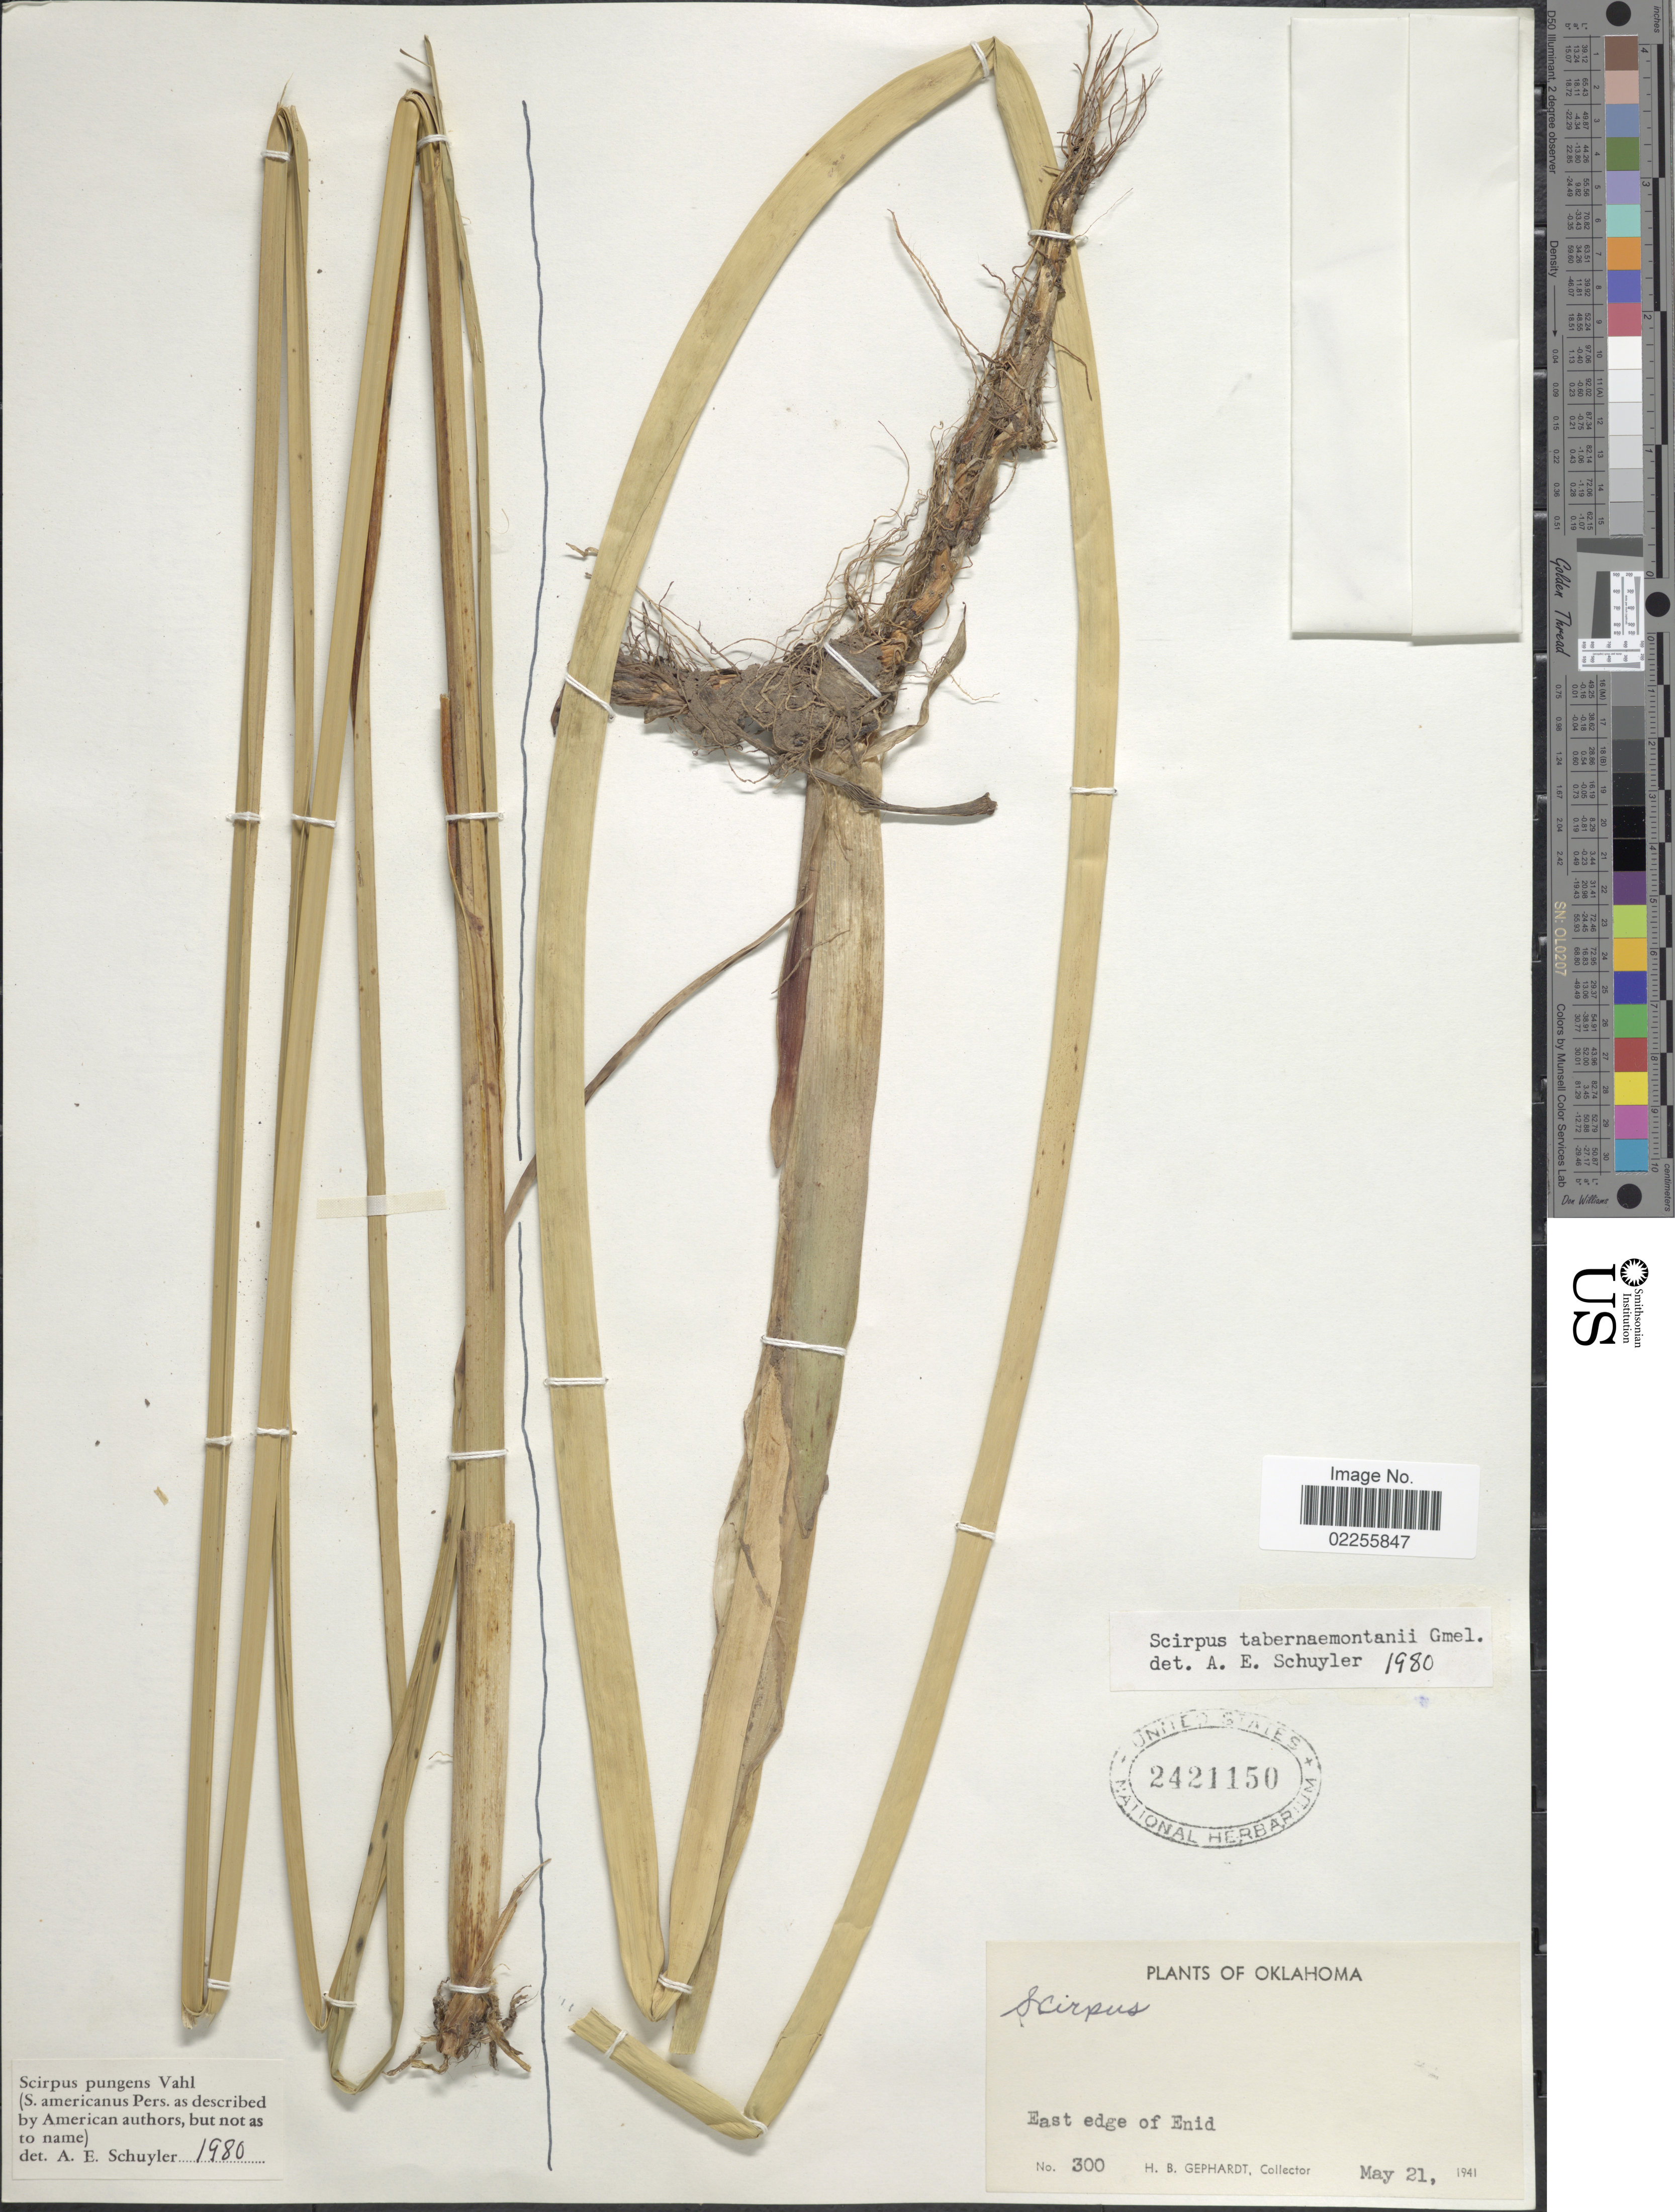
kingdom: Plantae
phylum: Tracheophyta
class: Liliopsida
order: Poales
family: Cyperaceae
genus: Schoenoplectus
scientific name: Schoenoplectus tabernaemontani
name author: (C.C. Gmel.) Palla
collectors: H. Gephardt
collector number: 300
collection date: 1941-05-21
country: United States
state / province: Oklahoma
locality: East edge of Enid.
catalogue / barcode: US 2421150